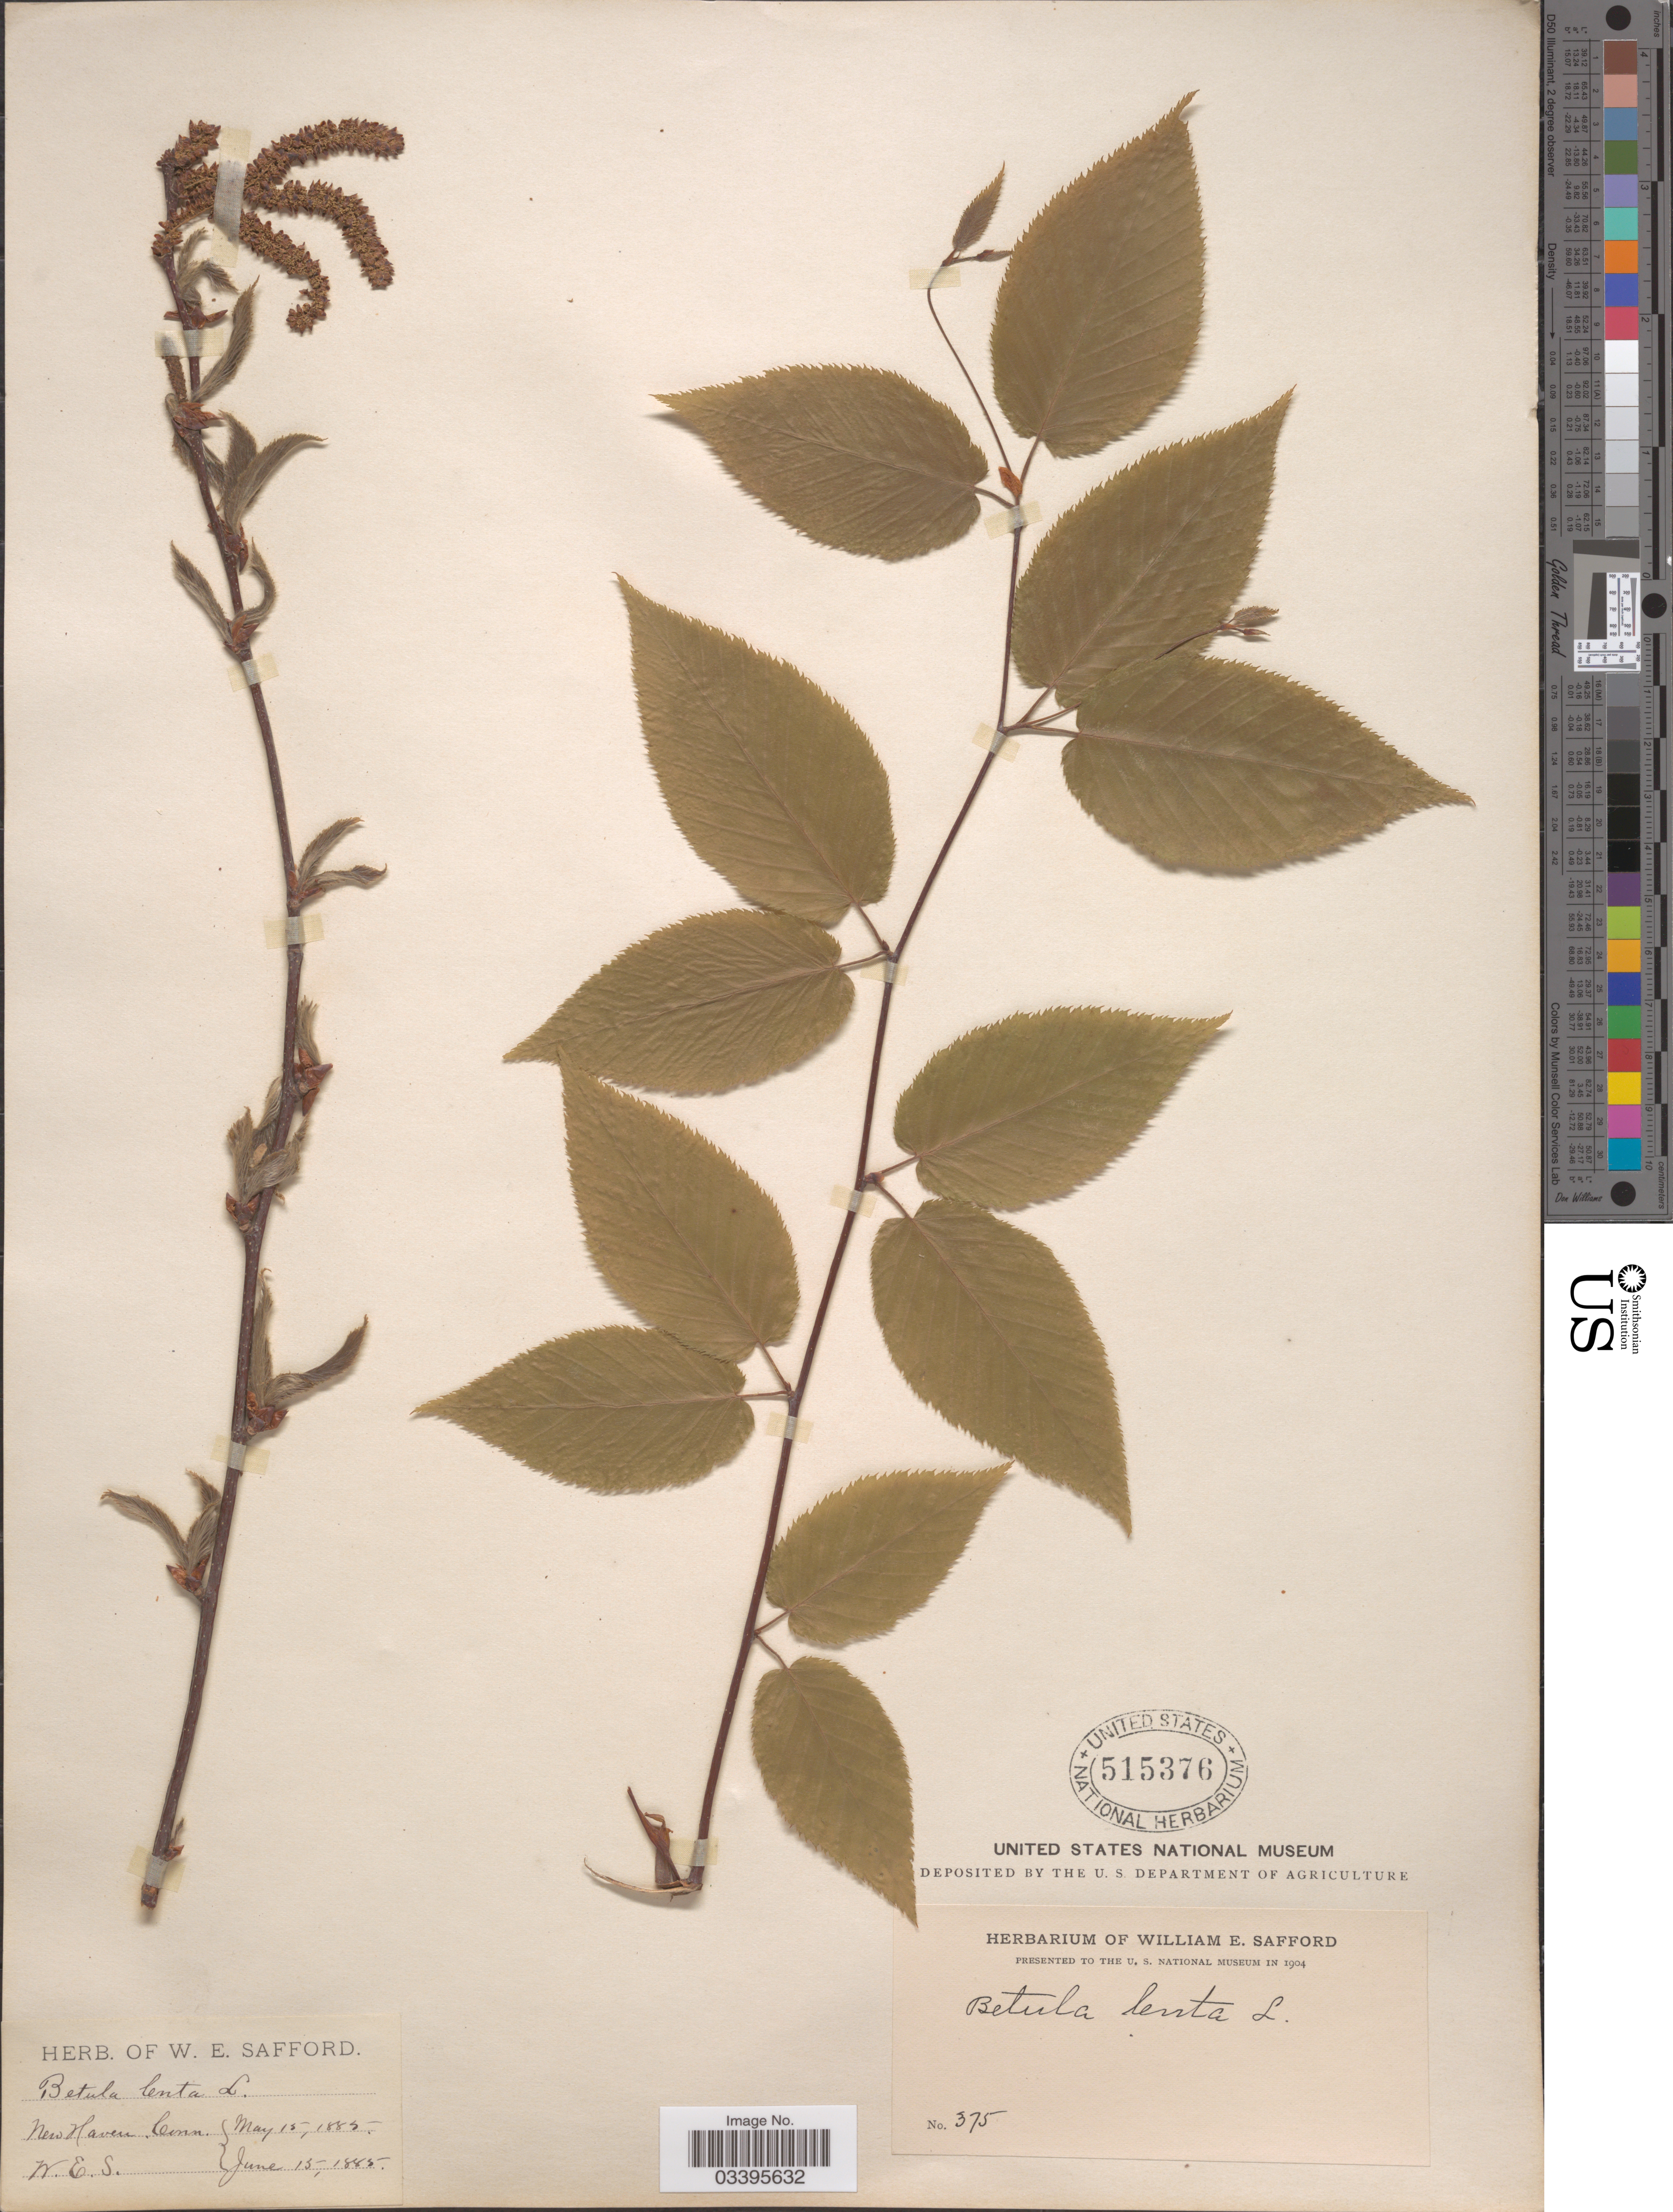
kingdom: Plantae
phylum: Tracheophyta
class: Magnoliopsida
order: Fagales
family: Betulaceae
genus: Betula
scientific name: Betula lenta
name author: L.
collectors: W. E. Safford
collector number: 375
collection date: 1885-05-15/1885-06-15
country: United States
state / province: Connecticut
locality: New Haven.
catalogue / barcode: US 515376